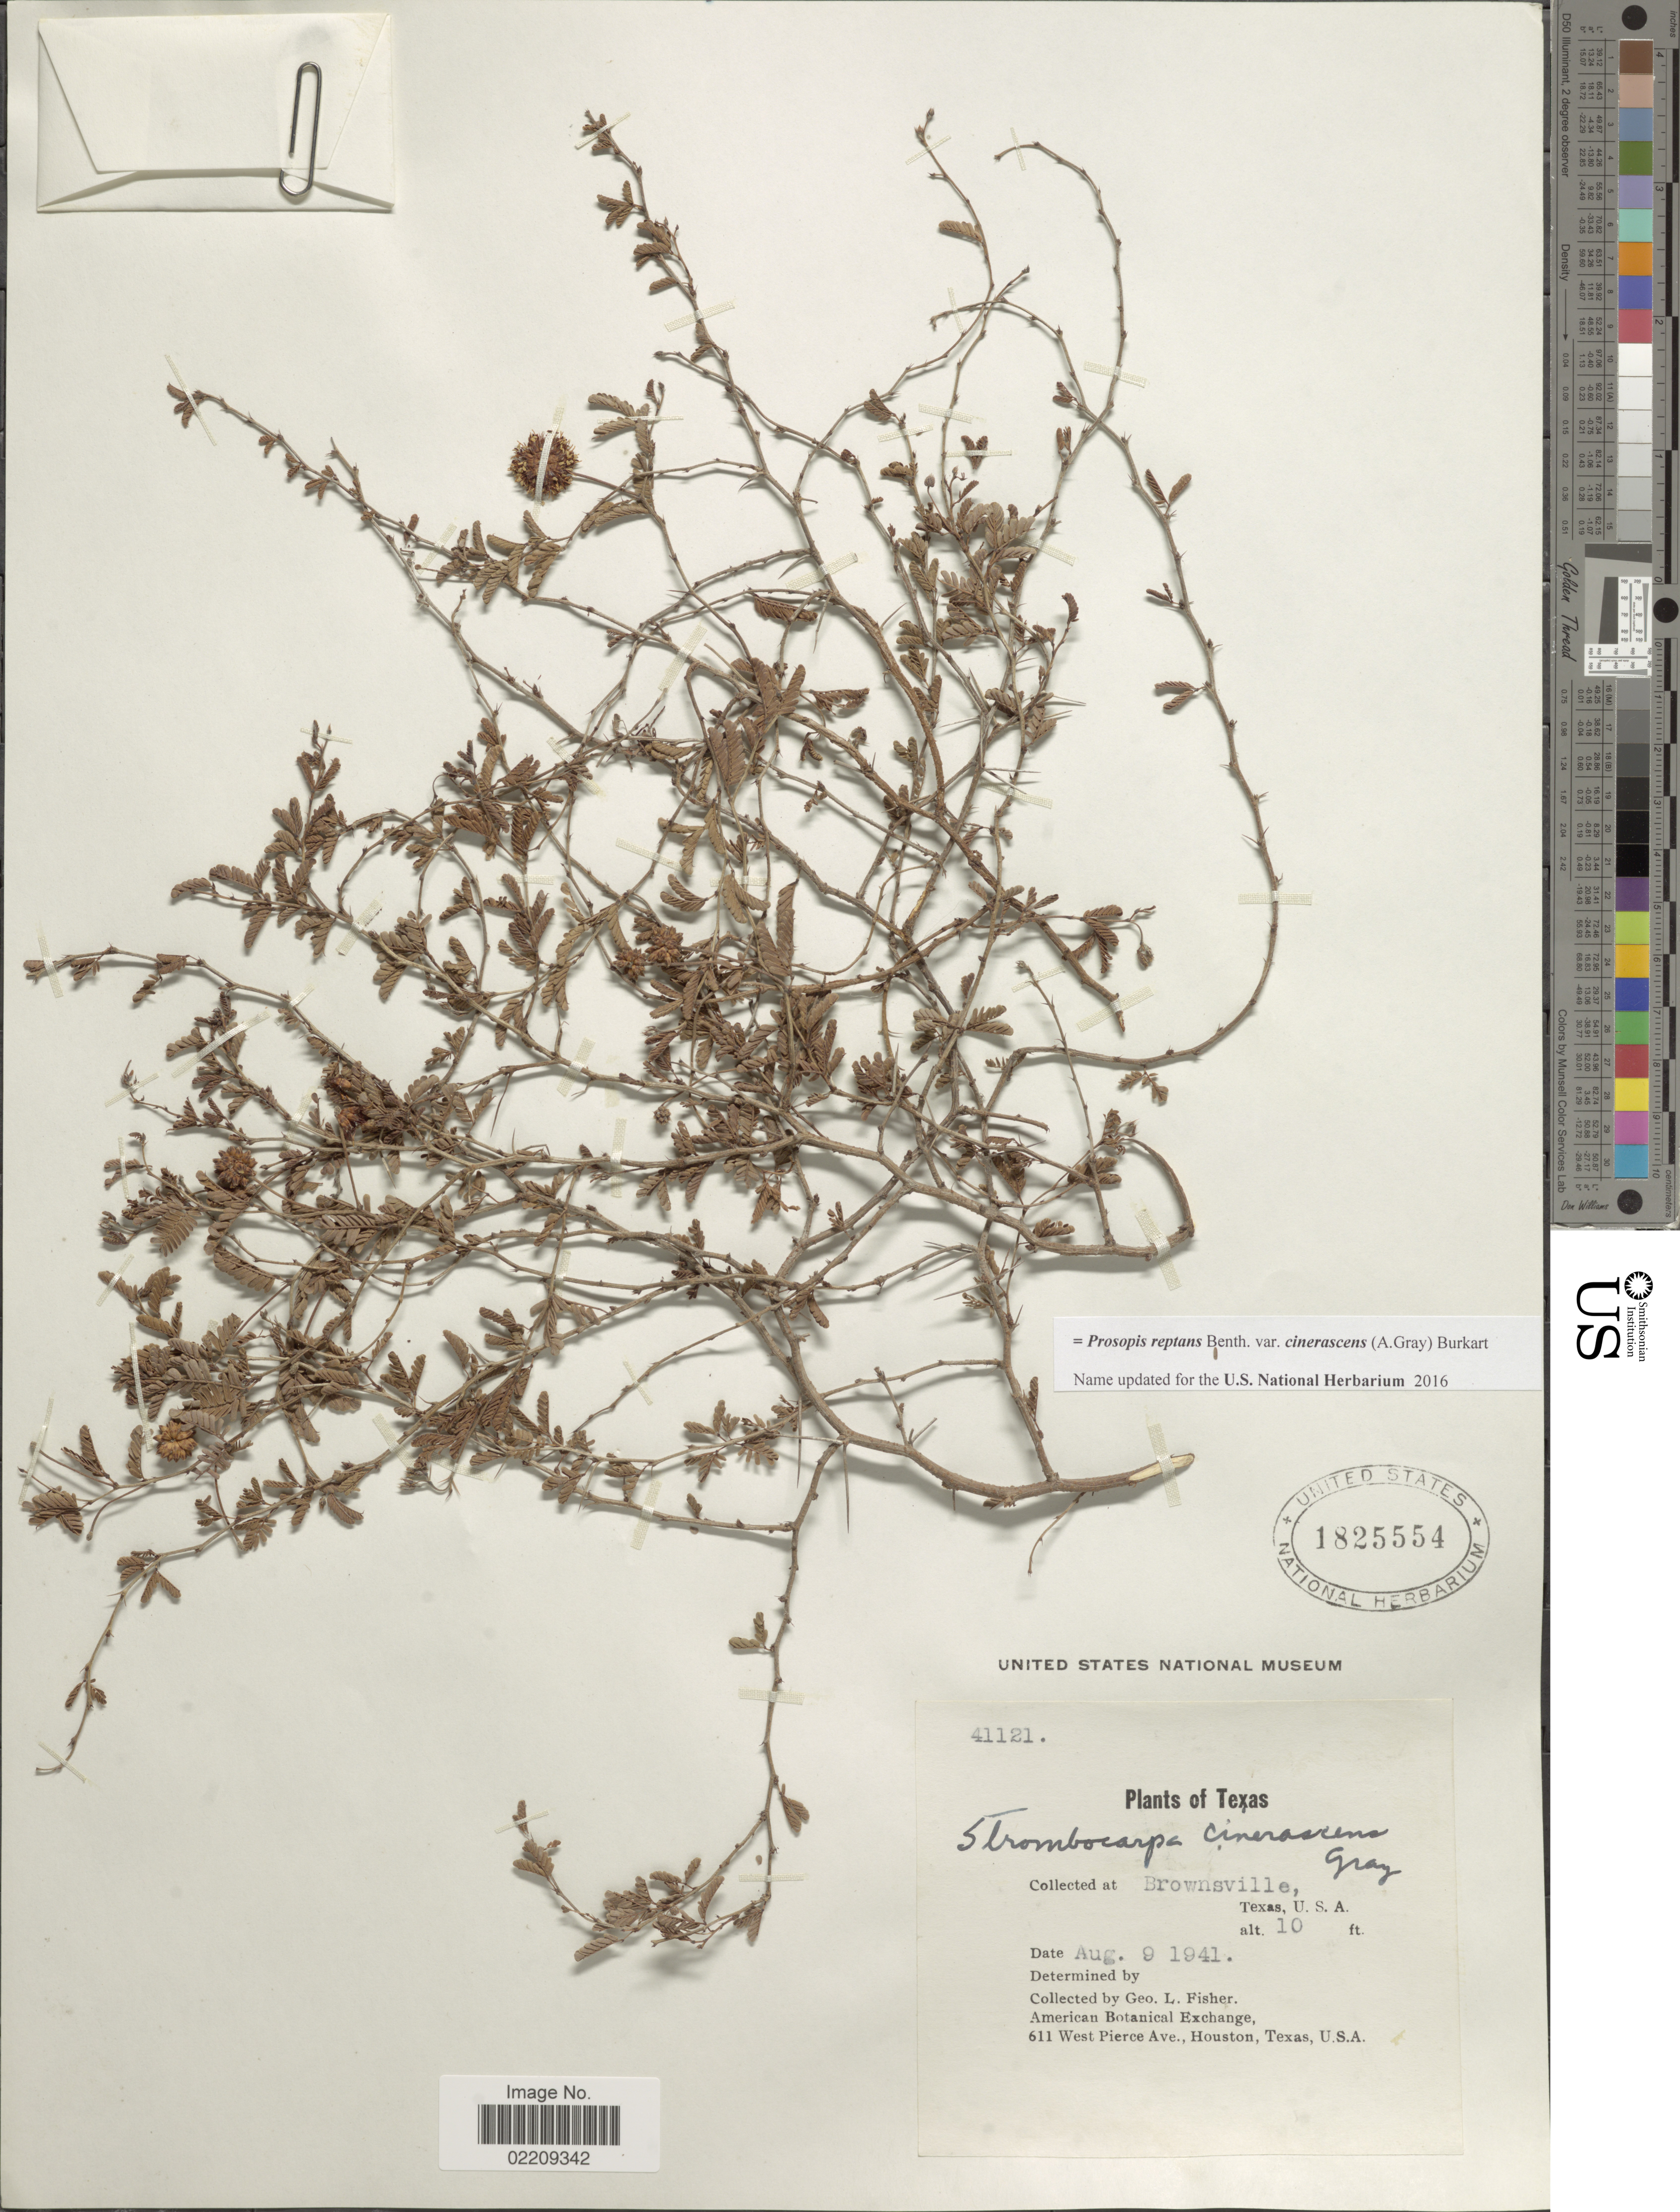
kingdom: Plantae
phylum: Tracheophyta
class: Magnoliopsida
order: Fabales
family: Fabaceae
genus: Strombocarpa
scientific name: Strombocarpa cinerascens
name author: A. Gray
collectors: G. L. Fisher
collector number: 41121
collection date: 1941-08-09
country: United States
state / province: Texas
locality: Brownsville.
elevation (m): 3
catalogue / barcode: US 1825554